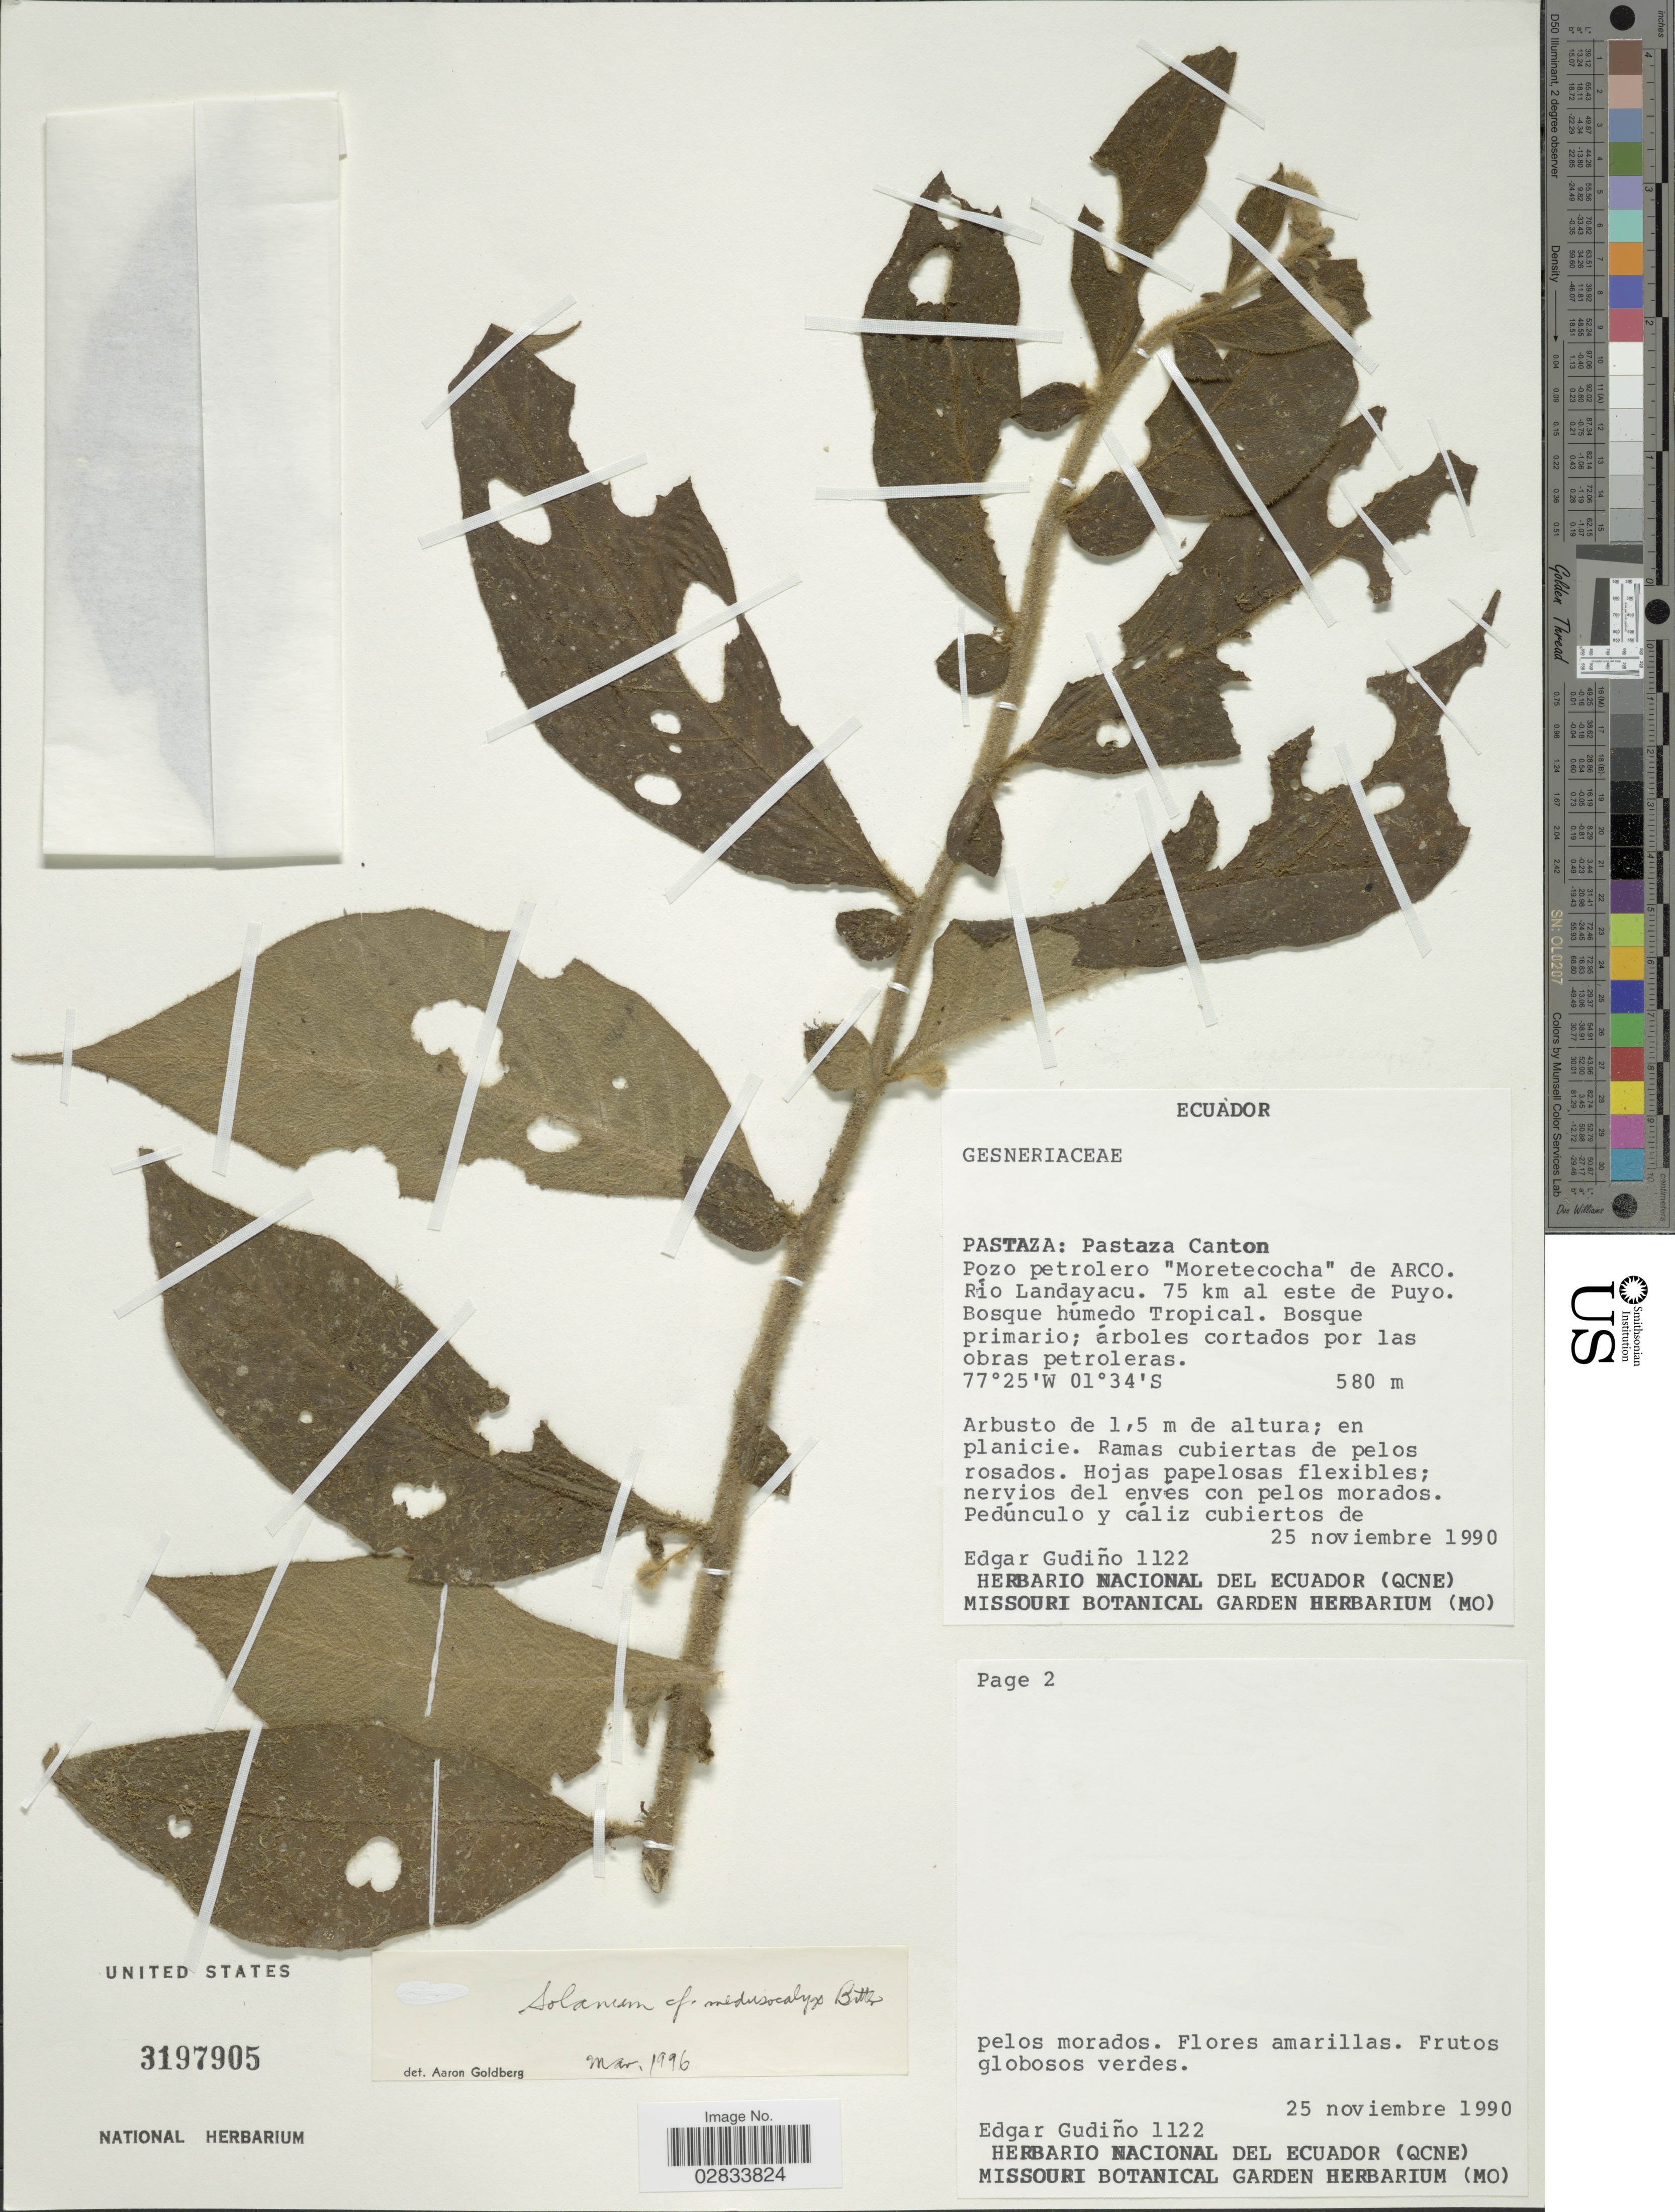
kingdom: Plantae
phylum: Tracheophyta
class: Magnoliopsida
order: Solanales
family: Solanaceae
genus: Solanum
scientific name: Solanum medusocalyx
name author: Bitter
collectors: E. Gudiño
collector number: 1122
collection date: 1990-11-25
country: Ecuador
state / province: Pastaza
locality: Pastaza Canton, Pozo petrolero "Moretecocha" de ARCO, Río Landayacu, 75 km al este de Puyo.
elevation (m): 580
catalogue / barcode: US 3197905